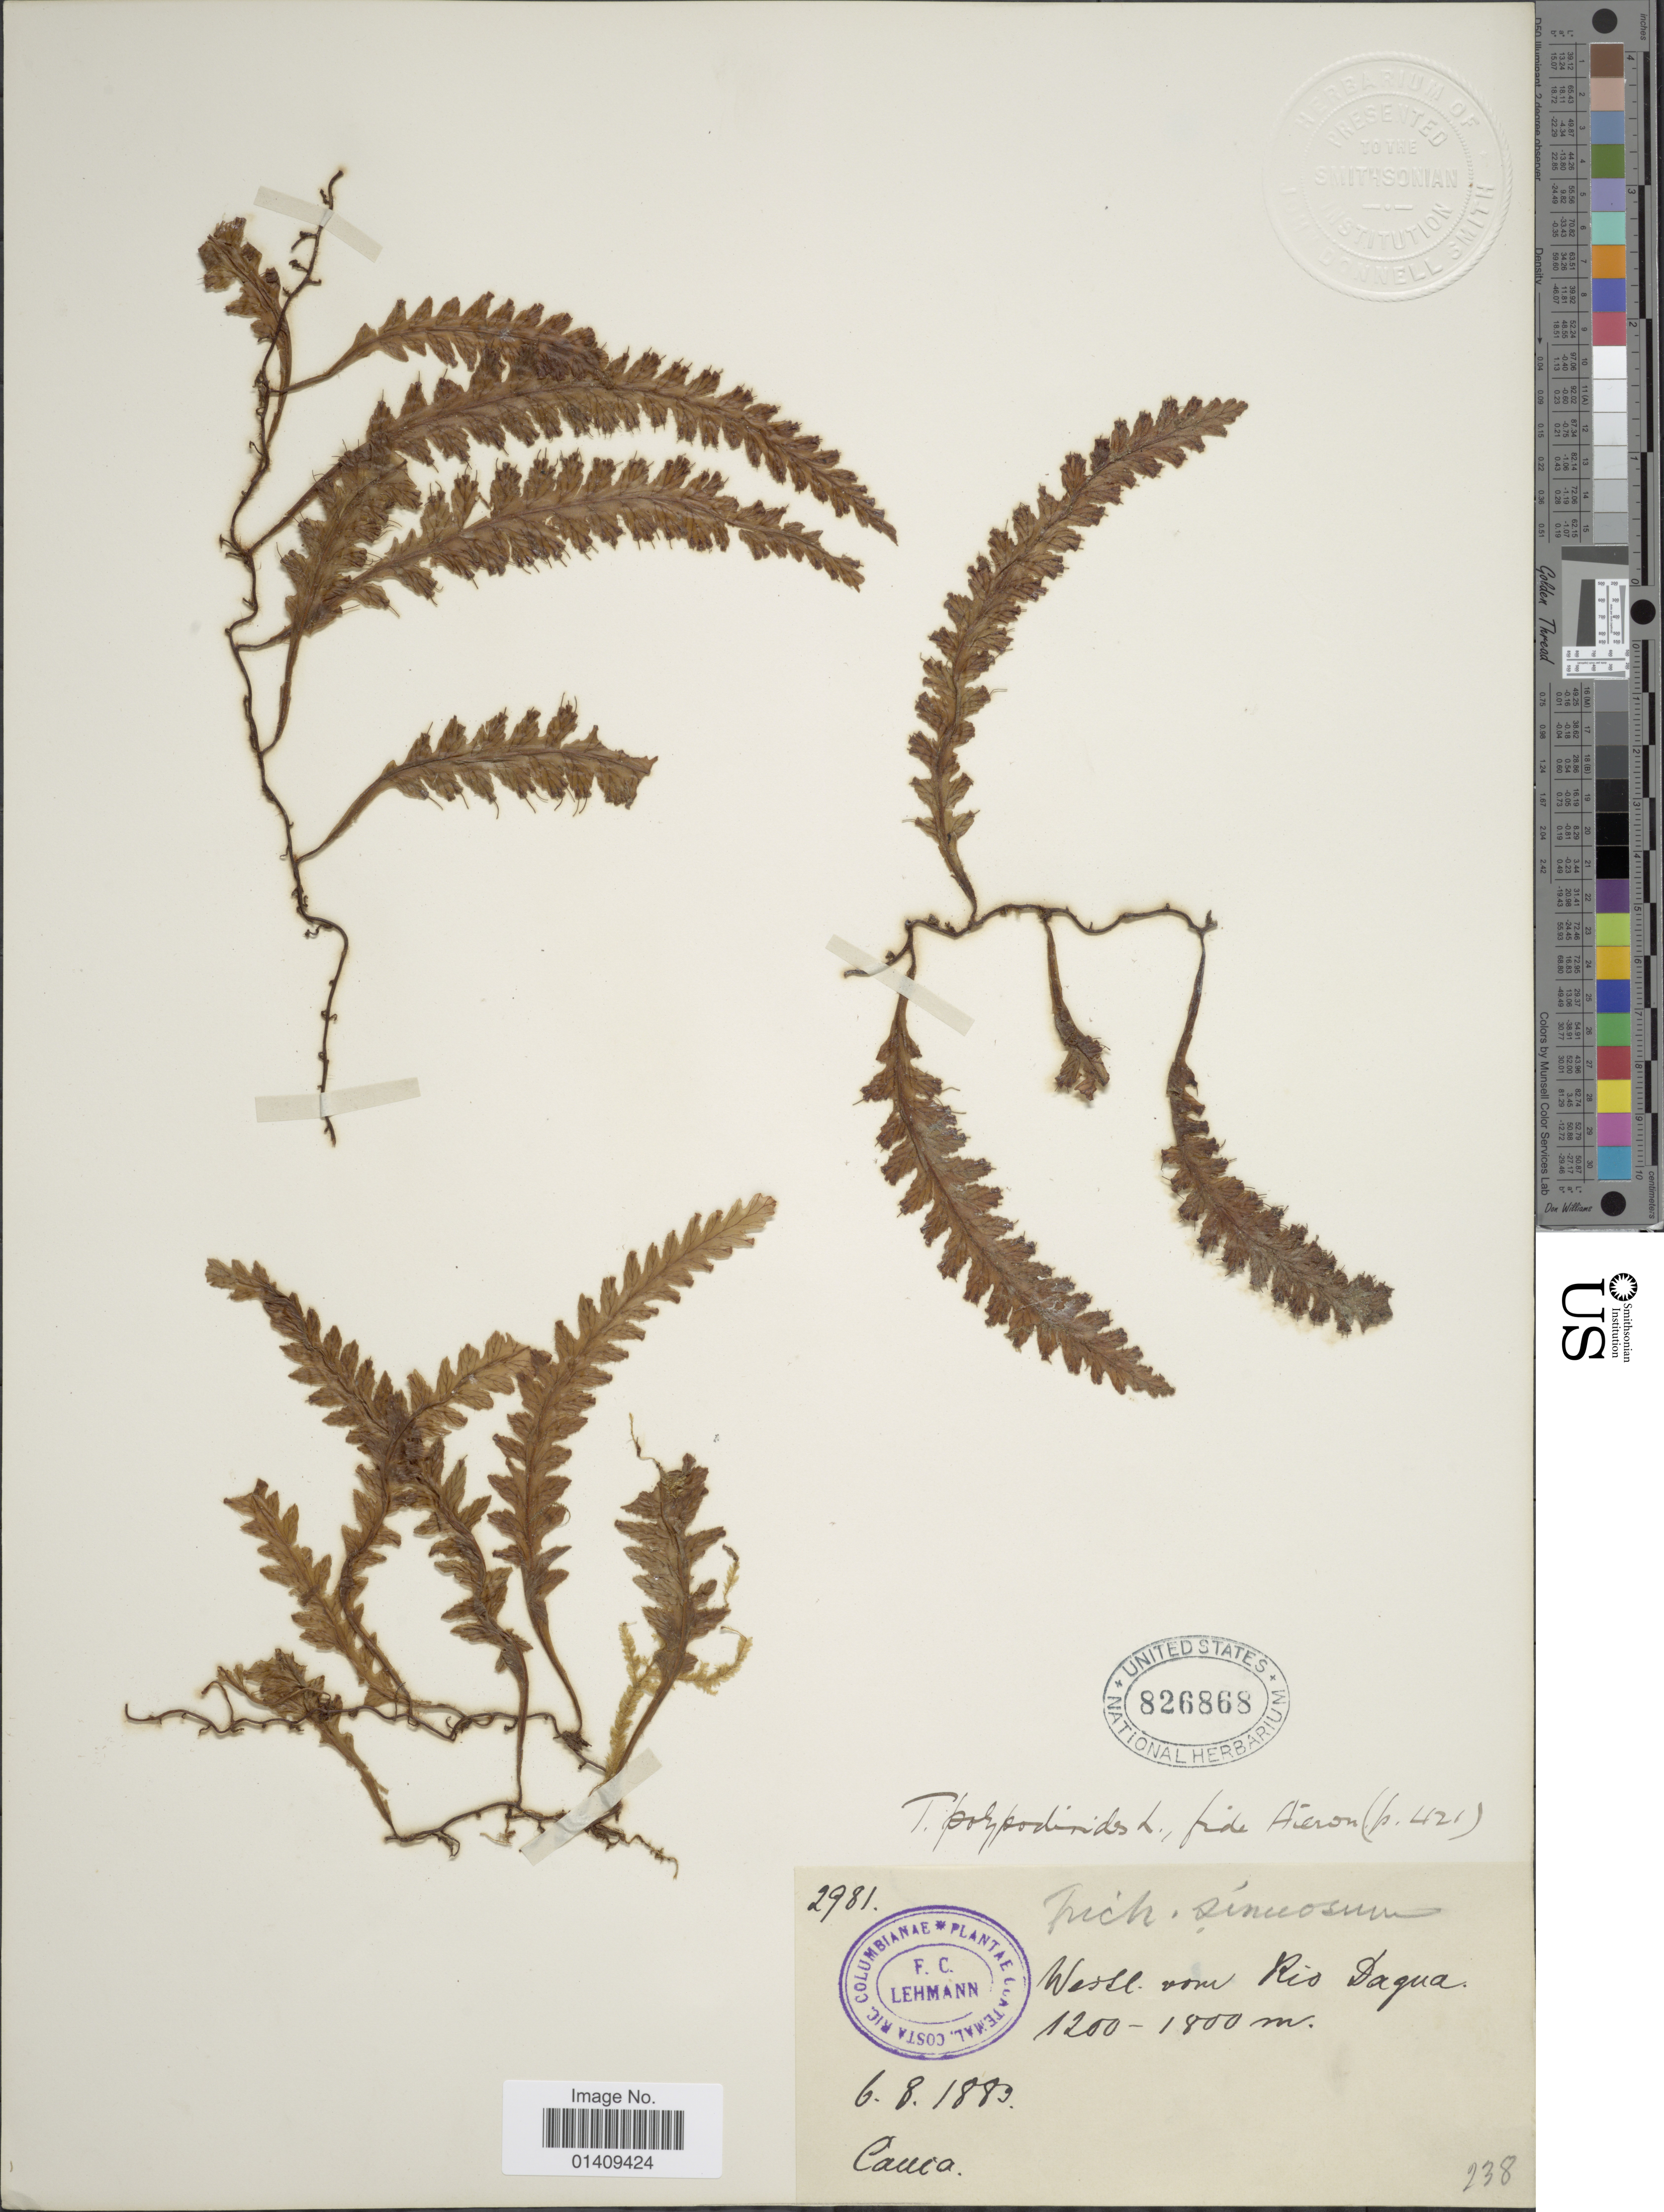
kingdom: Plantae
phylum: Tracheophyta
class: Polypodiopsida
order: Hymenophyllales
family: Hymenophyllaceae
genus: Trichomanes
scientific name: Trichomanes polypodioides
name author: L.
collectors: F. C. Lehmann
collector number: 2981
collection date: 1889-08-06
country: Colombia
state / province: Valle del Cauca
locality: Rio Dagua. Cauca.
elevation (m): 1200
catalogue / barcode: US 826868